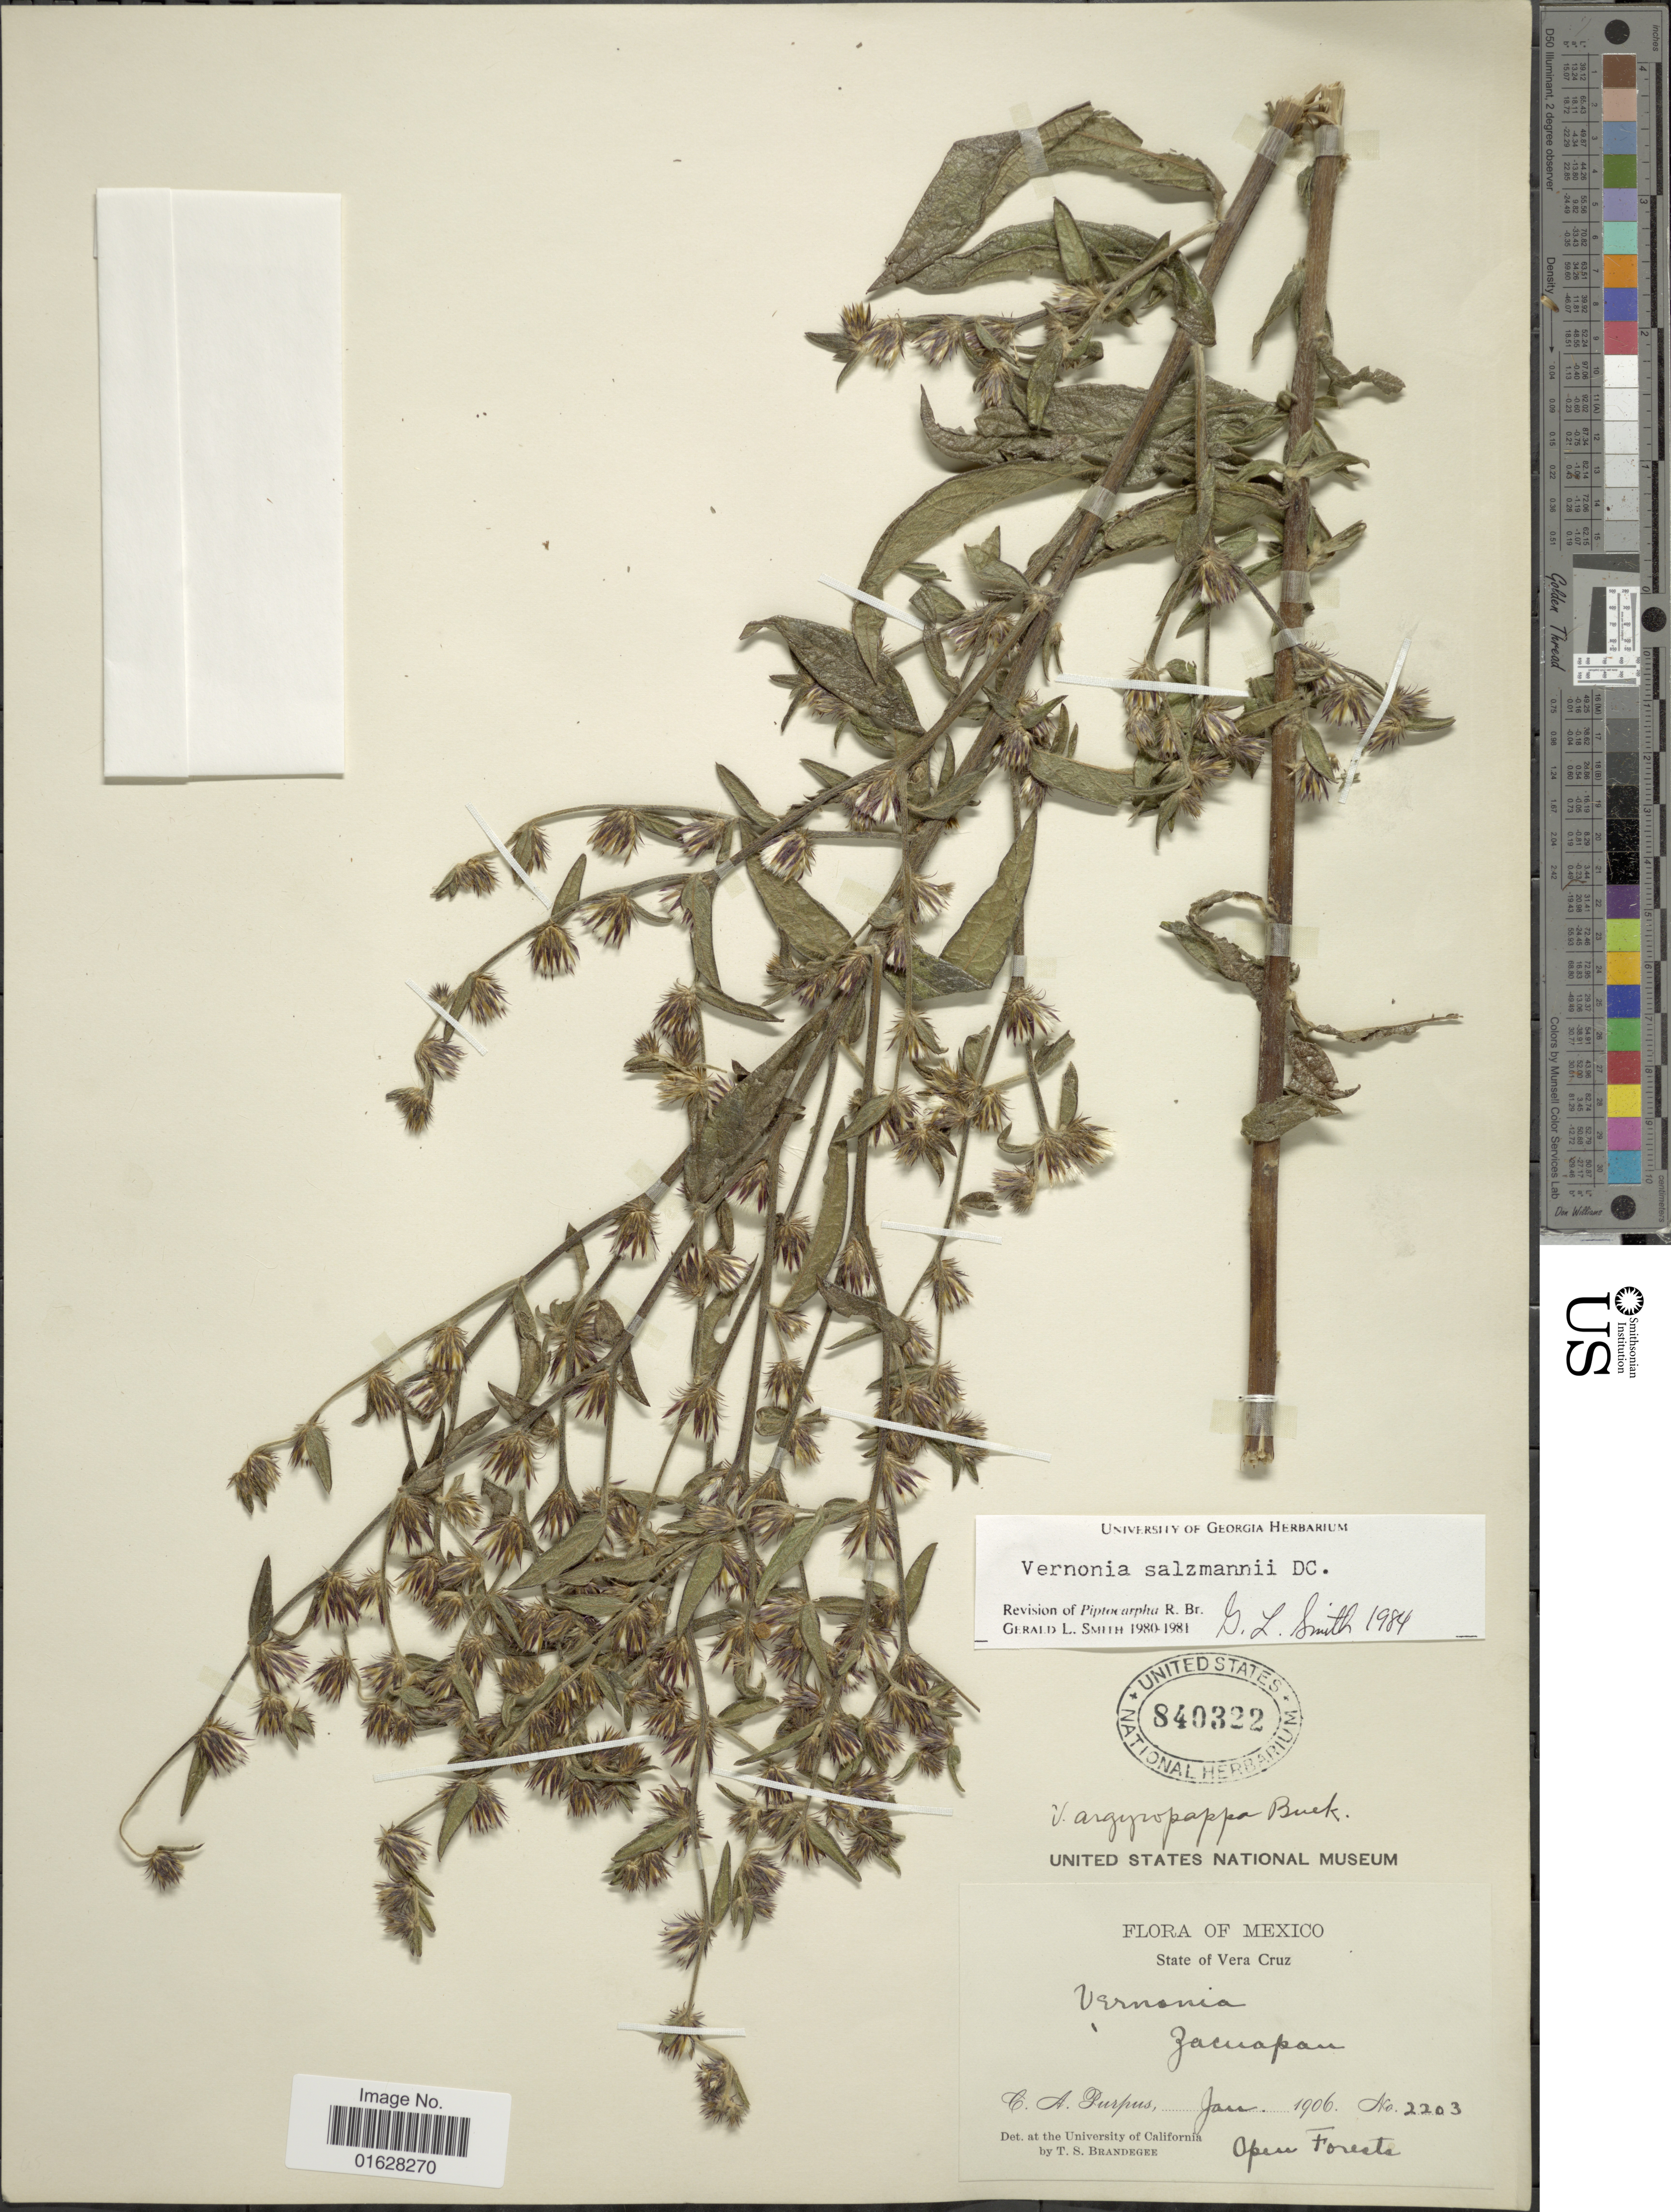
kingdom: Plantae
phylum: Tracheophyta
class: Magnoliopsida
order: Asterales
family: Asteraceae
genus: Lepidaploa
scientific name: Lepidaploa salzmannii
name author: (DC.) H. Rob.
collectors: C. A. Purpus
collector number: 2203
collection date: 1906-01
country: Mexico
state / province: Veracruz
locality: State of Vera Cruz, Zacuapan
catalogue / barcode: US 840322